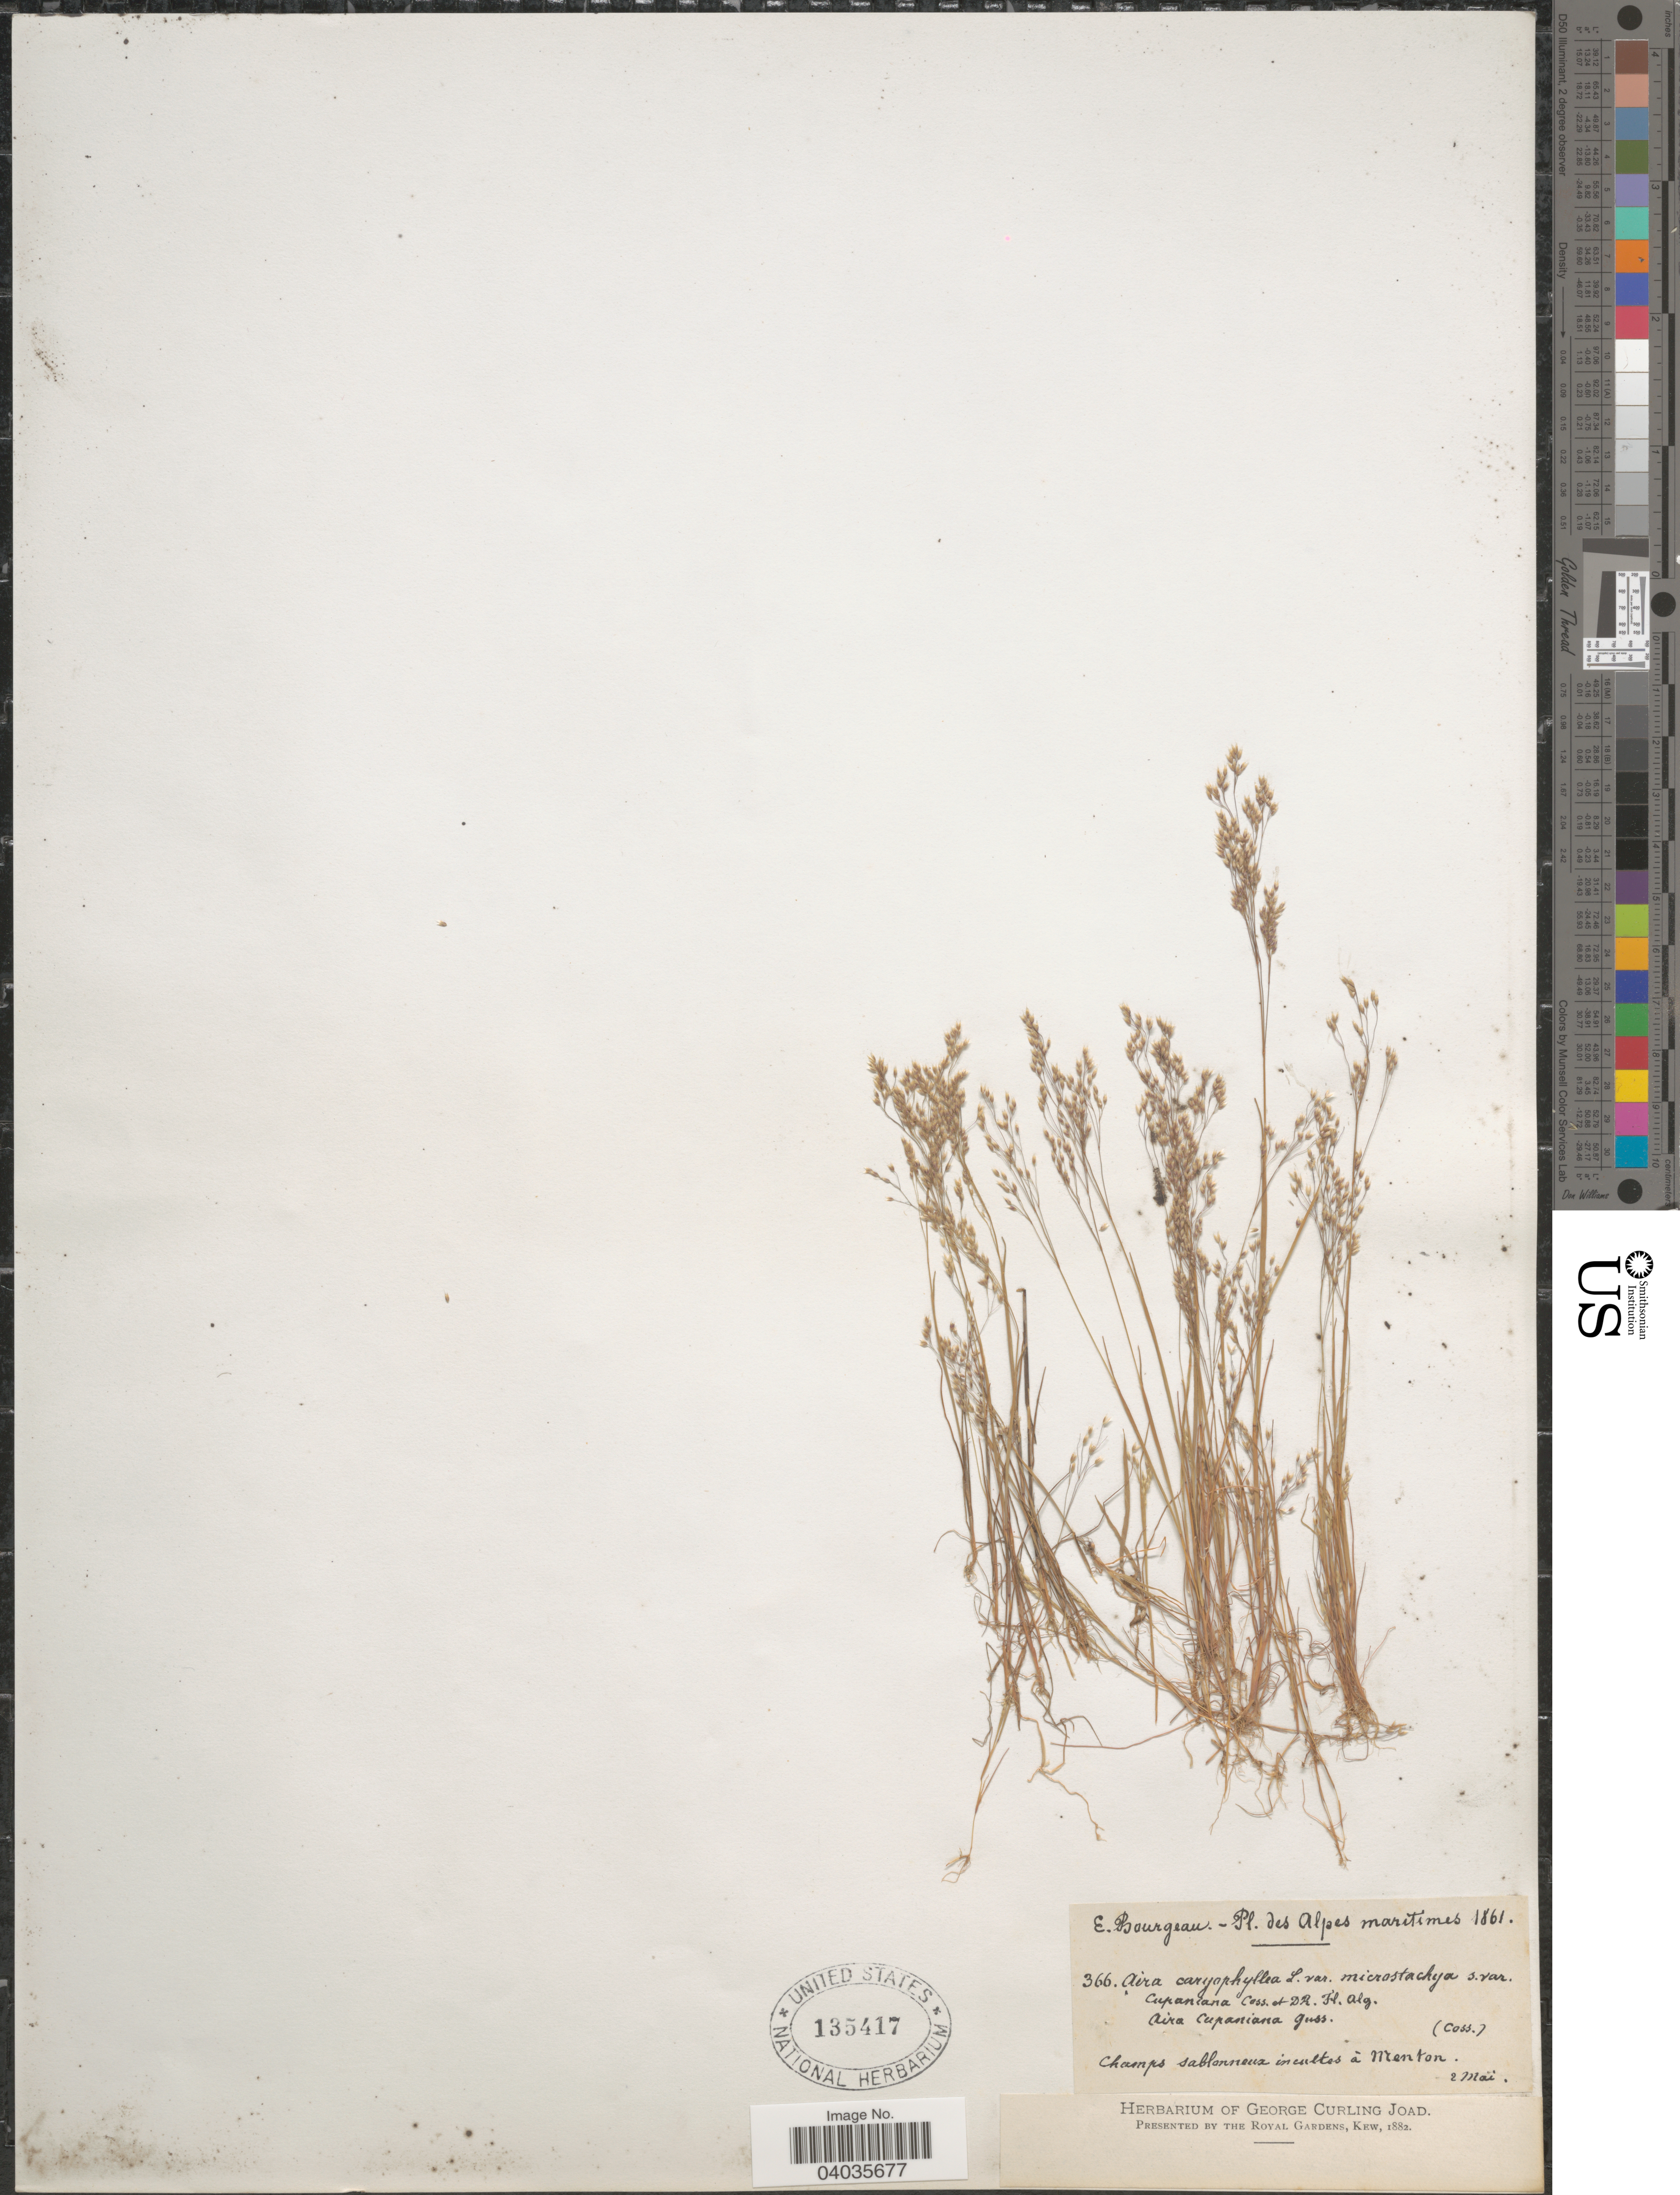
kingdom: Plantae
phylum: Tracheophyta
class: Liliopsida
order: Poales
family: Poaceae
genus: Aira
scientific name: Aira cupaniana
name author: Gussone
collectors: E. Bourgeau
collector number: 366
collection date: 1861-05-02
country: France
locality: Alpes maritimes. Champs sablonneux incultes à Menton.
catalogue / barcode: US 135417